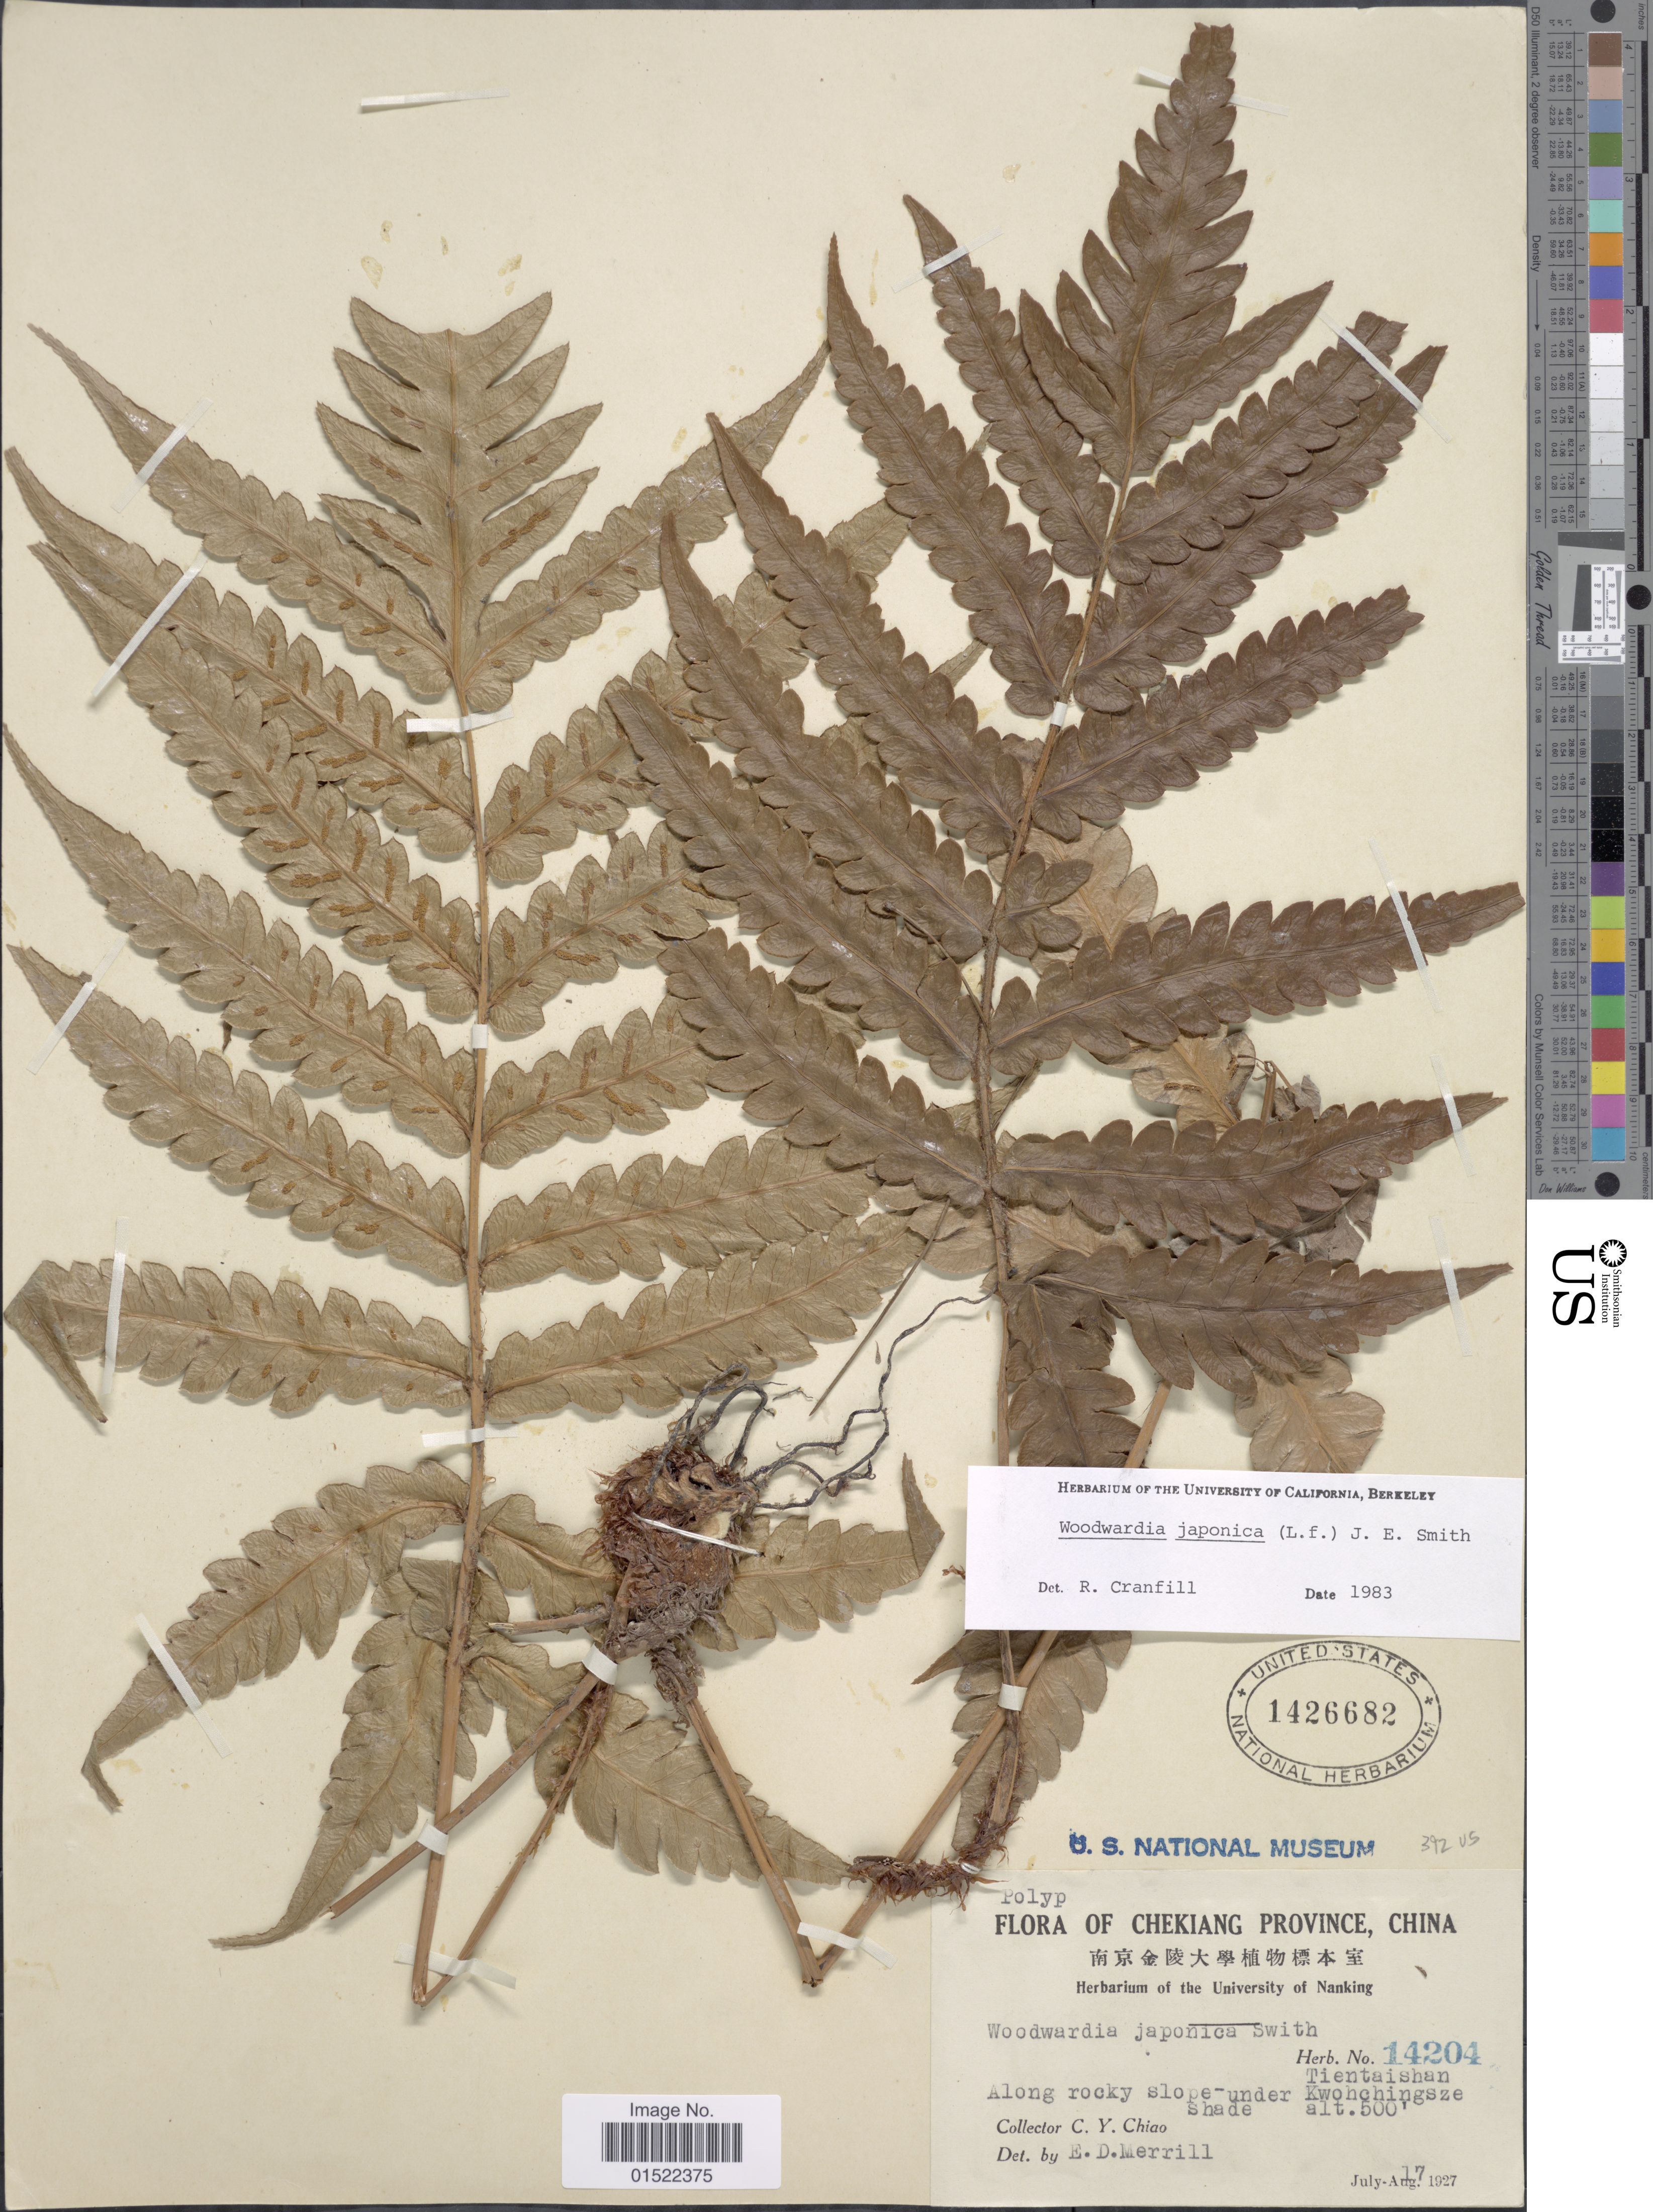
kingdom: Plantae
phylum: Tracheophyta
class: Polypodiopsida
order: Polypodiales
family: Blechnaceae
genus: Woodwardia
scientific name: Woodwardia japonica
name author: (L. f.) Sm.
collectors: C. Y. Chiao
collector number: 14204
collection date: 1927-07-17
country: China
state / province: Zhejiang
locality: Chekiang Province, Tientaishan Kwohchingsze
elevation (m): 152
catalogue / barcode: US 1426682